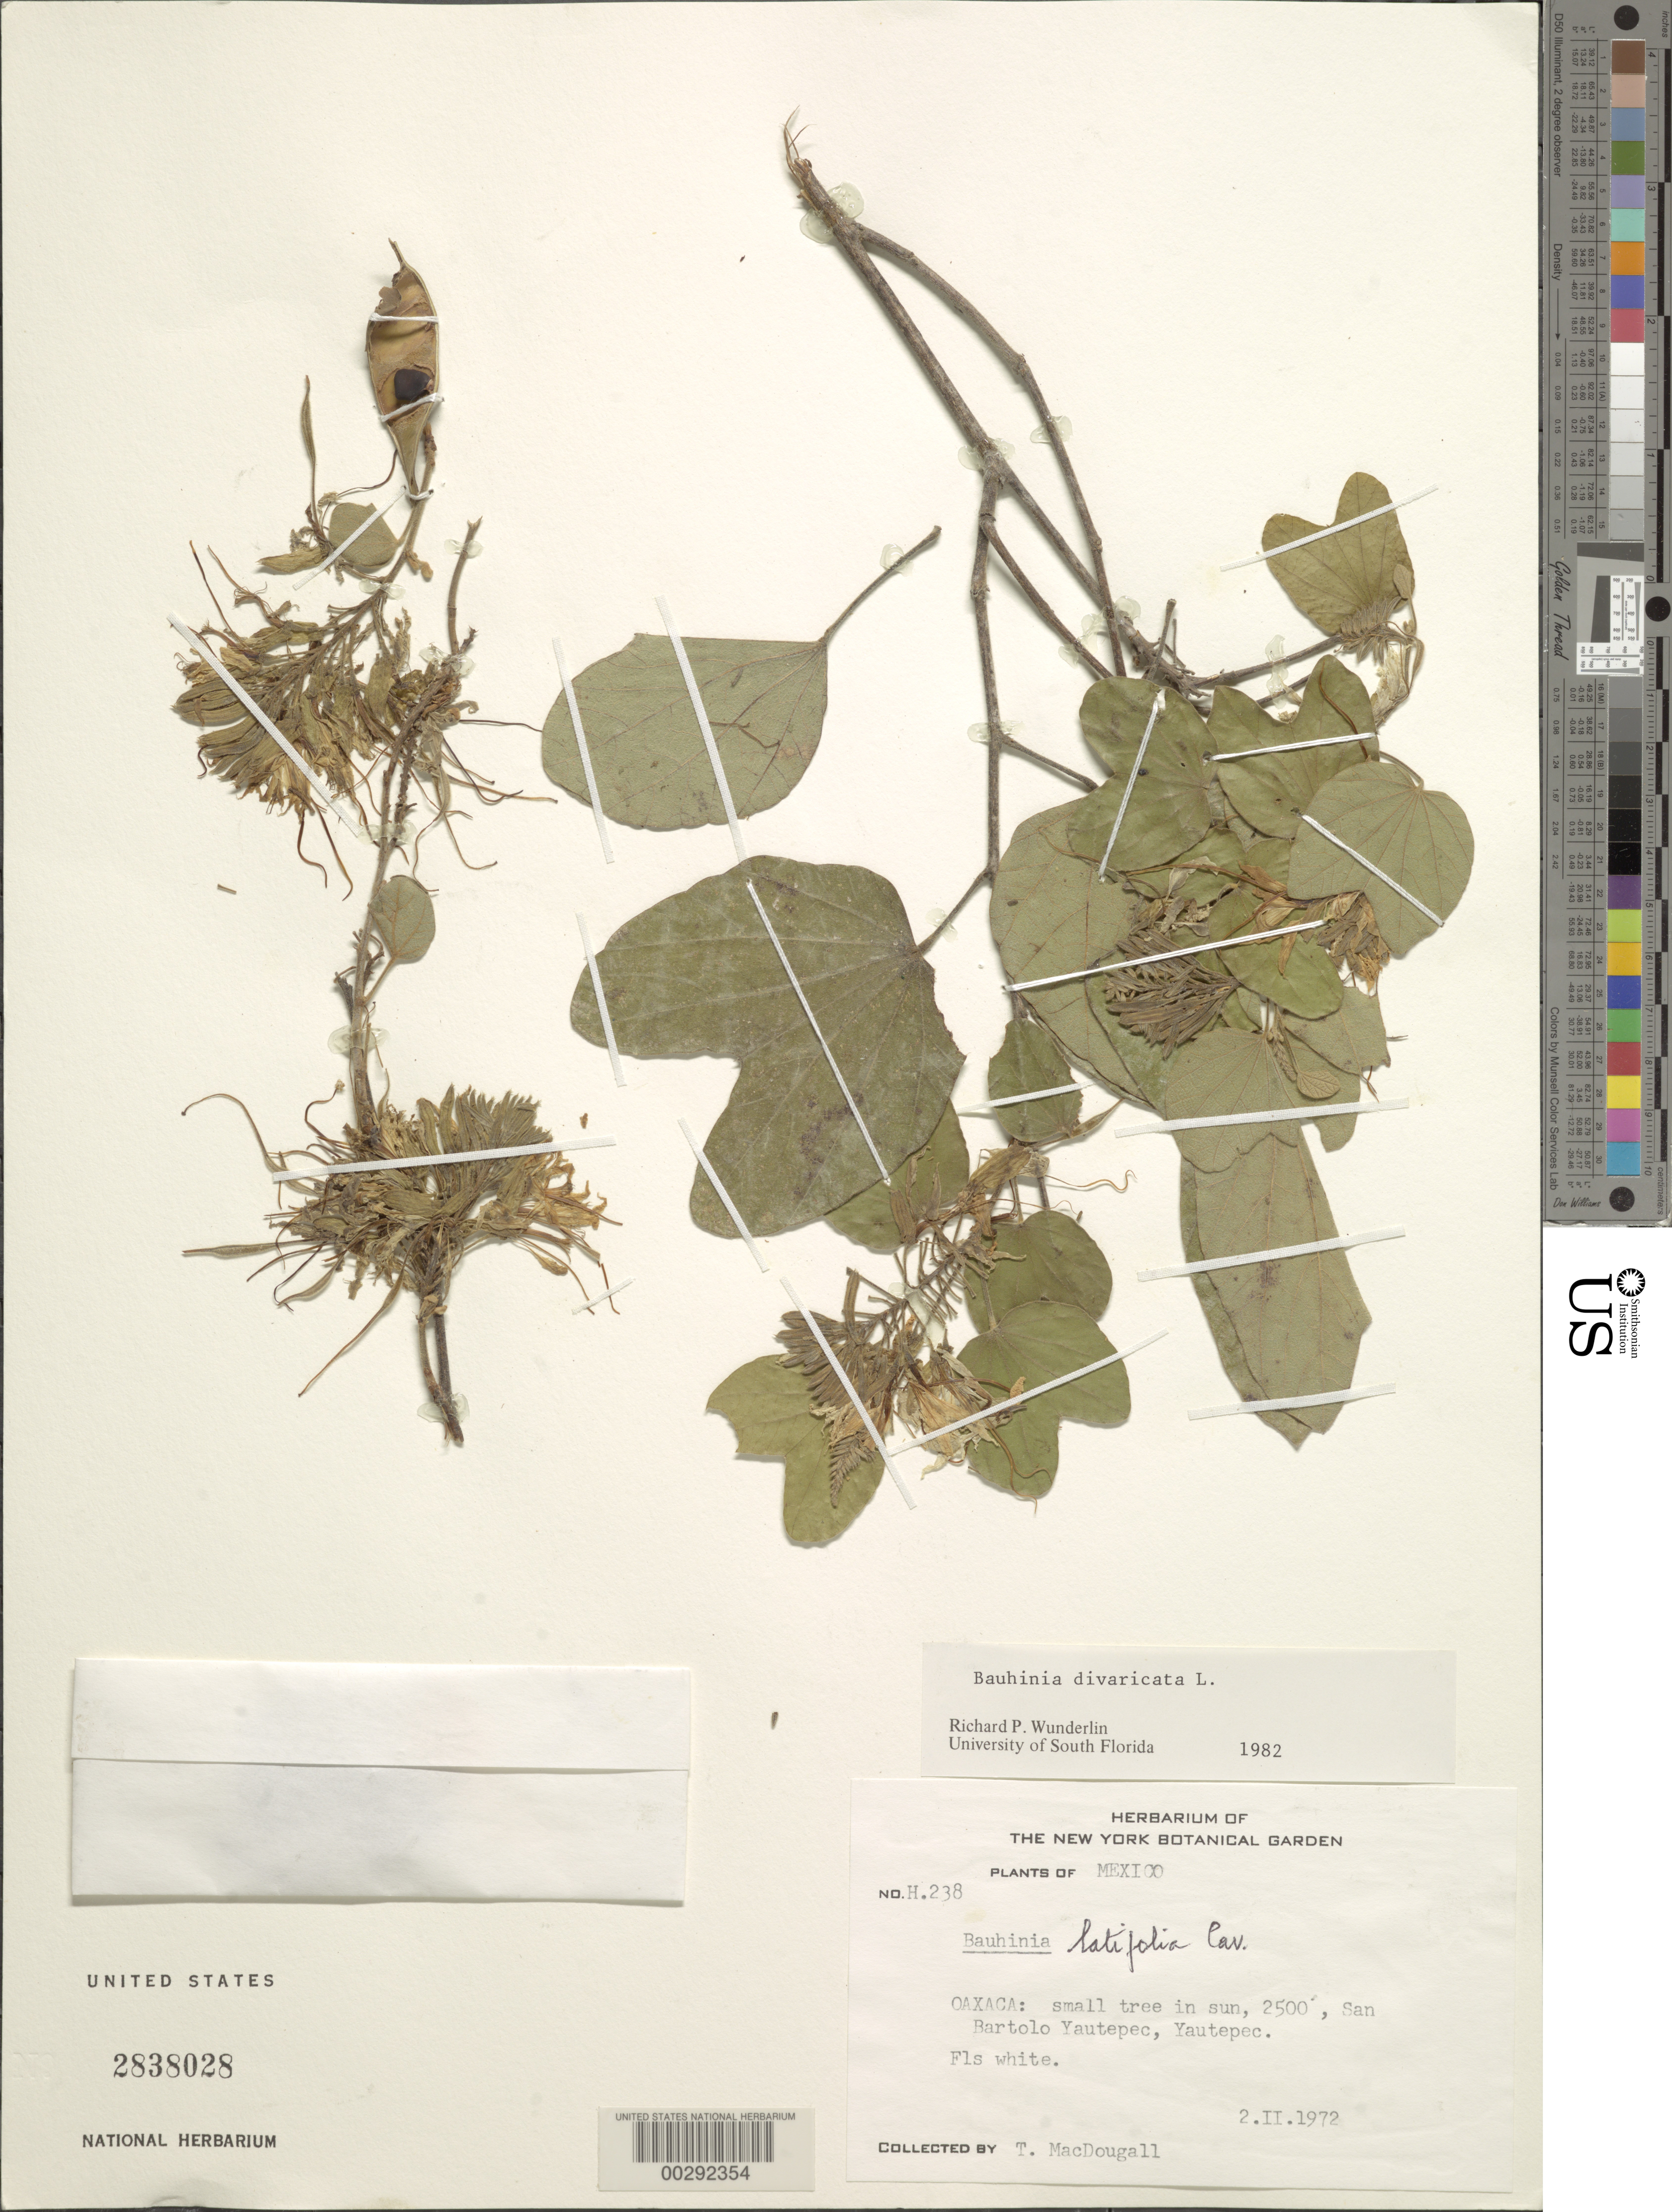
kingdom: Plantae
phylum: Tracheophyta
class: Magnoliopsida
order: Fabales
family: Fabaceae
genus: Bauhinia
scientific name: Bauhinia divaricata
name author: L.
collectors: T. Macdougall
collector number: H.238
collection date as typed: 02 Feb 1972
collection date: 1972-02-02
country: Mexico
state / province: Oaxaca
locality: San bartolo yautepec, yautepec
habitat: In sun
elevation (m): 762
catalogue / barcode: US 2838028